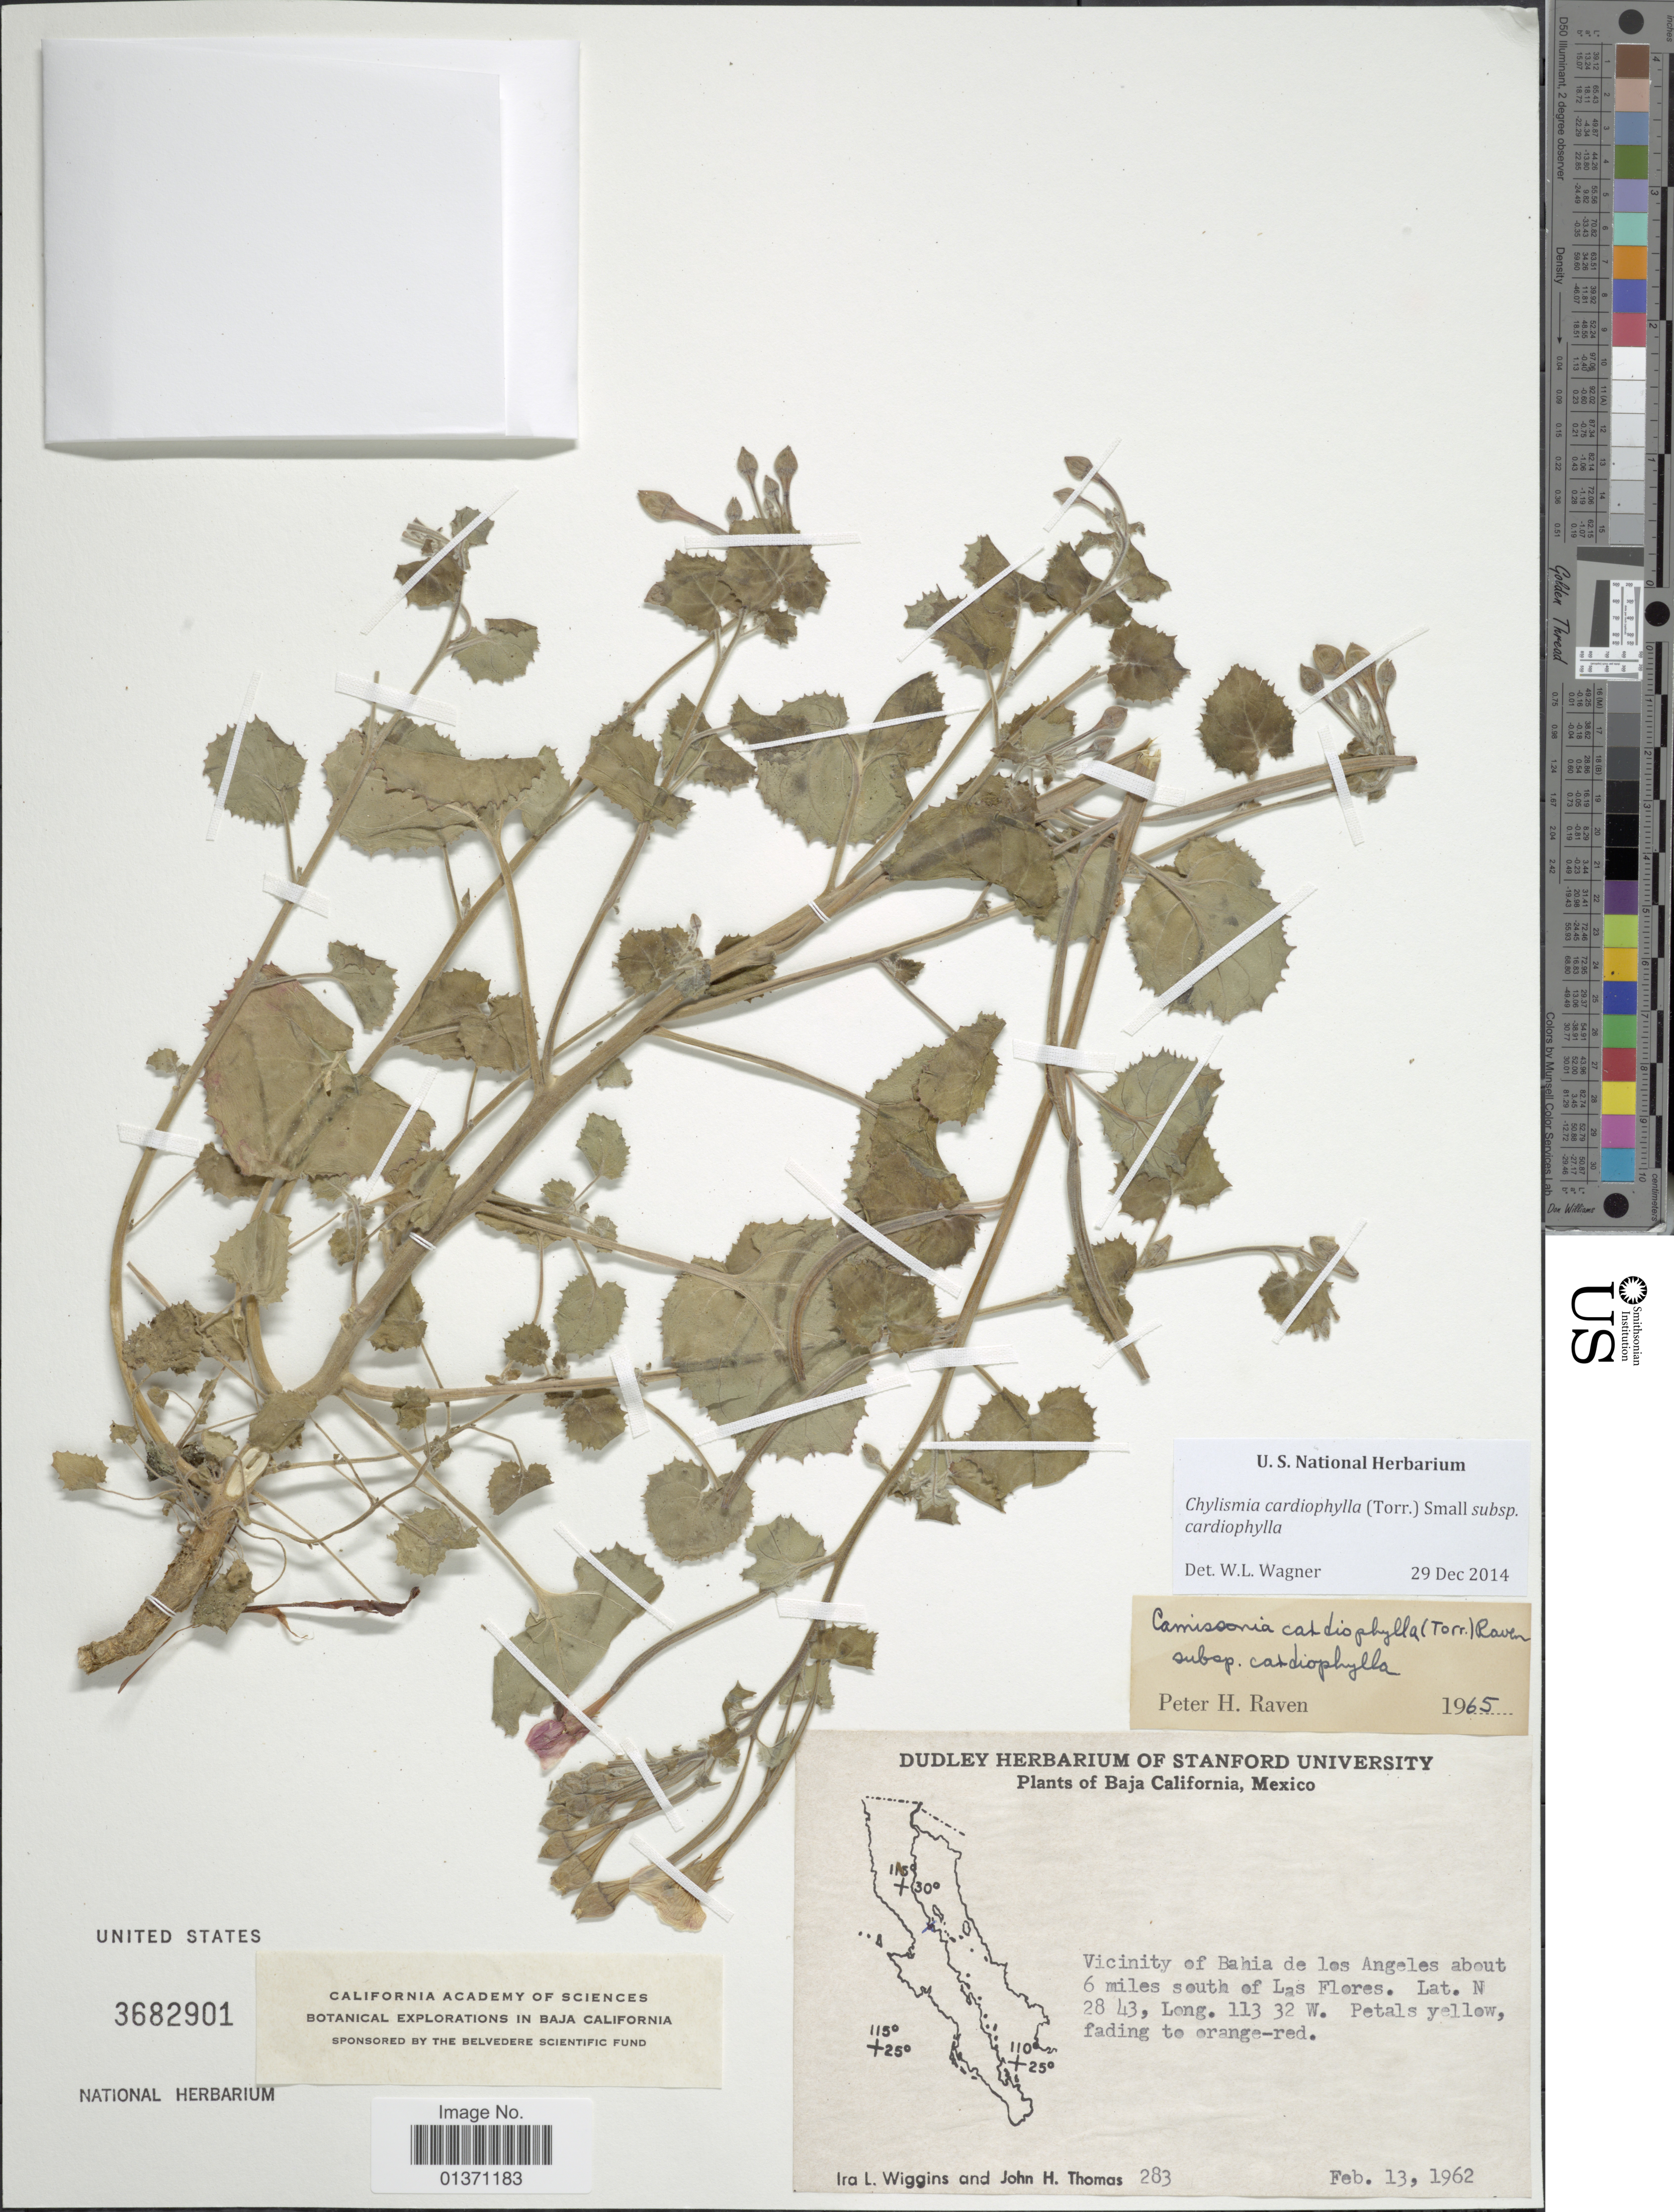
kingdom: Plantae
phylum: Tracheophyta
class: Magnoliopsida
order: Myrtales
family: Onagraceae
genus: Chylismia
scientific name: Chylismia cardiophylla subsp. cardiophylla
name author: (Torr.) Small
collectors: I. L. Wiggins & J. H. Thomas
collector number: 283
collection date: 1962-02-13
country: Mexico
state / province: Baja California Norte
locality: Vicinity of Bahia de los Angeles about 6 miles south of Las Flores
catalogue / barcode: US 3682901